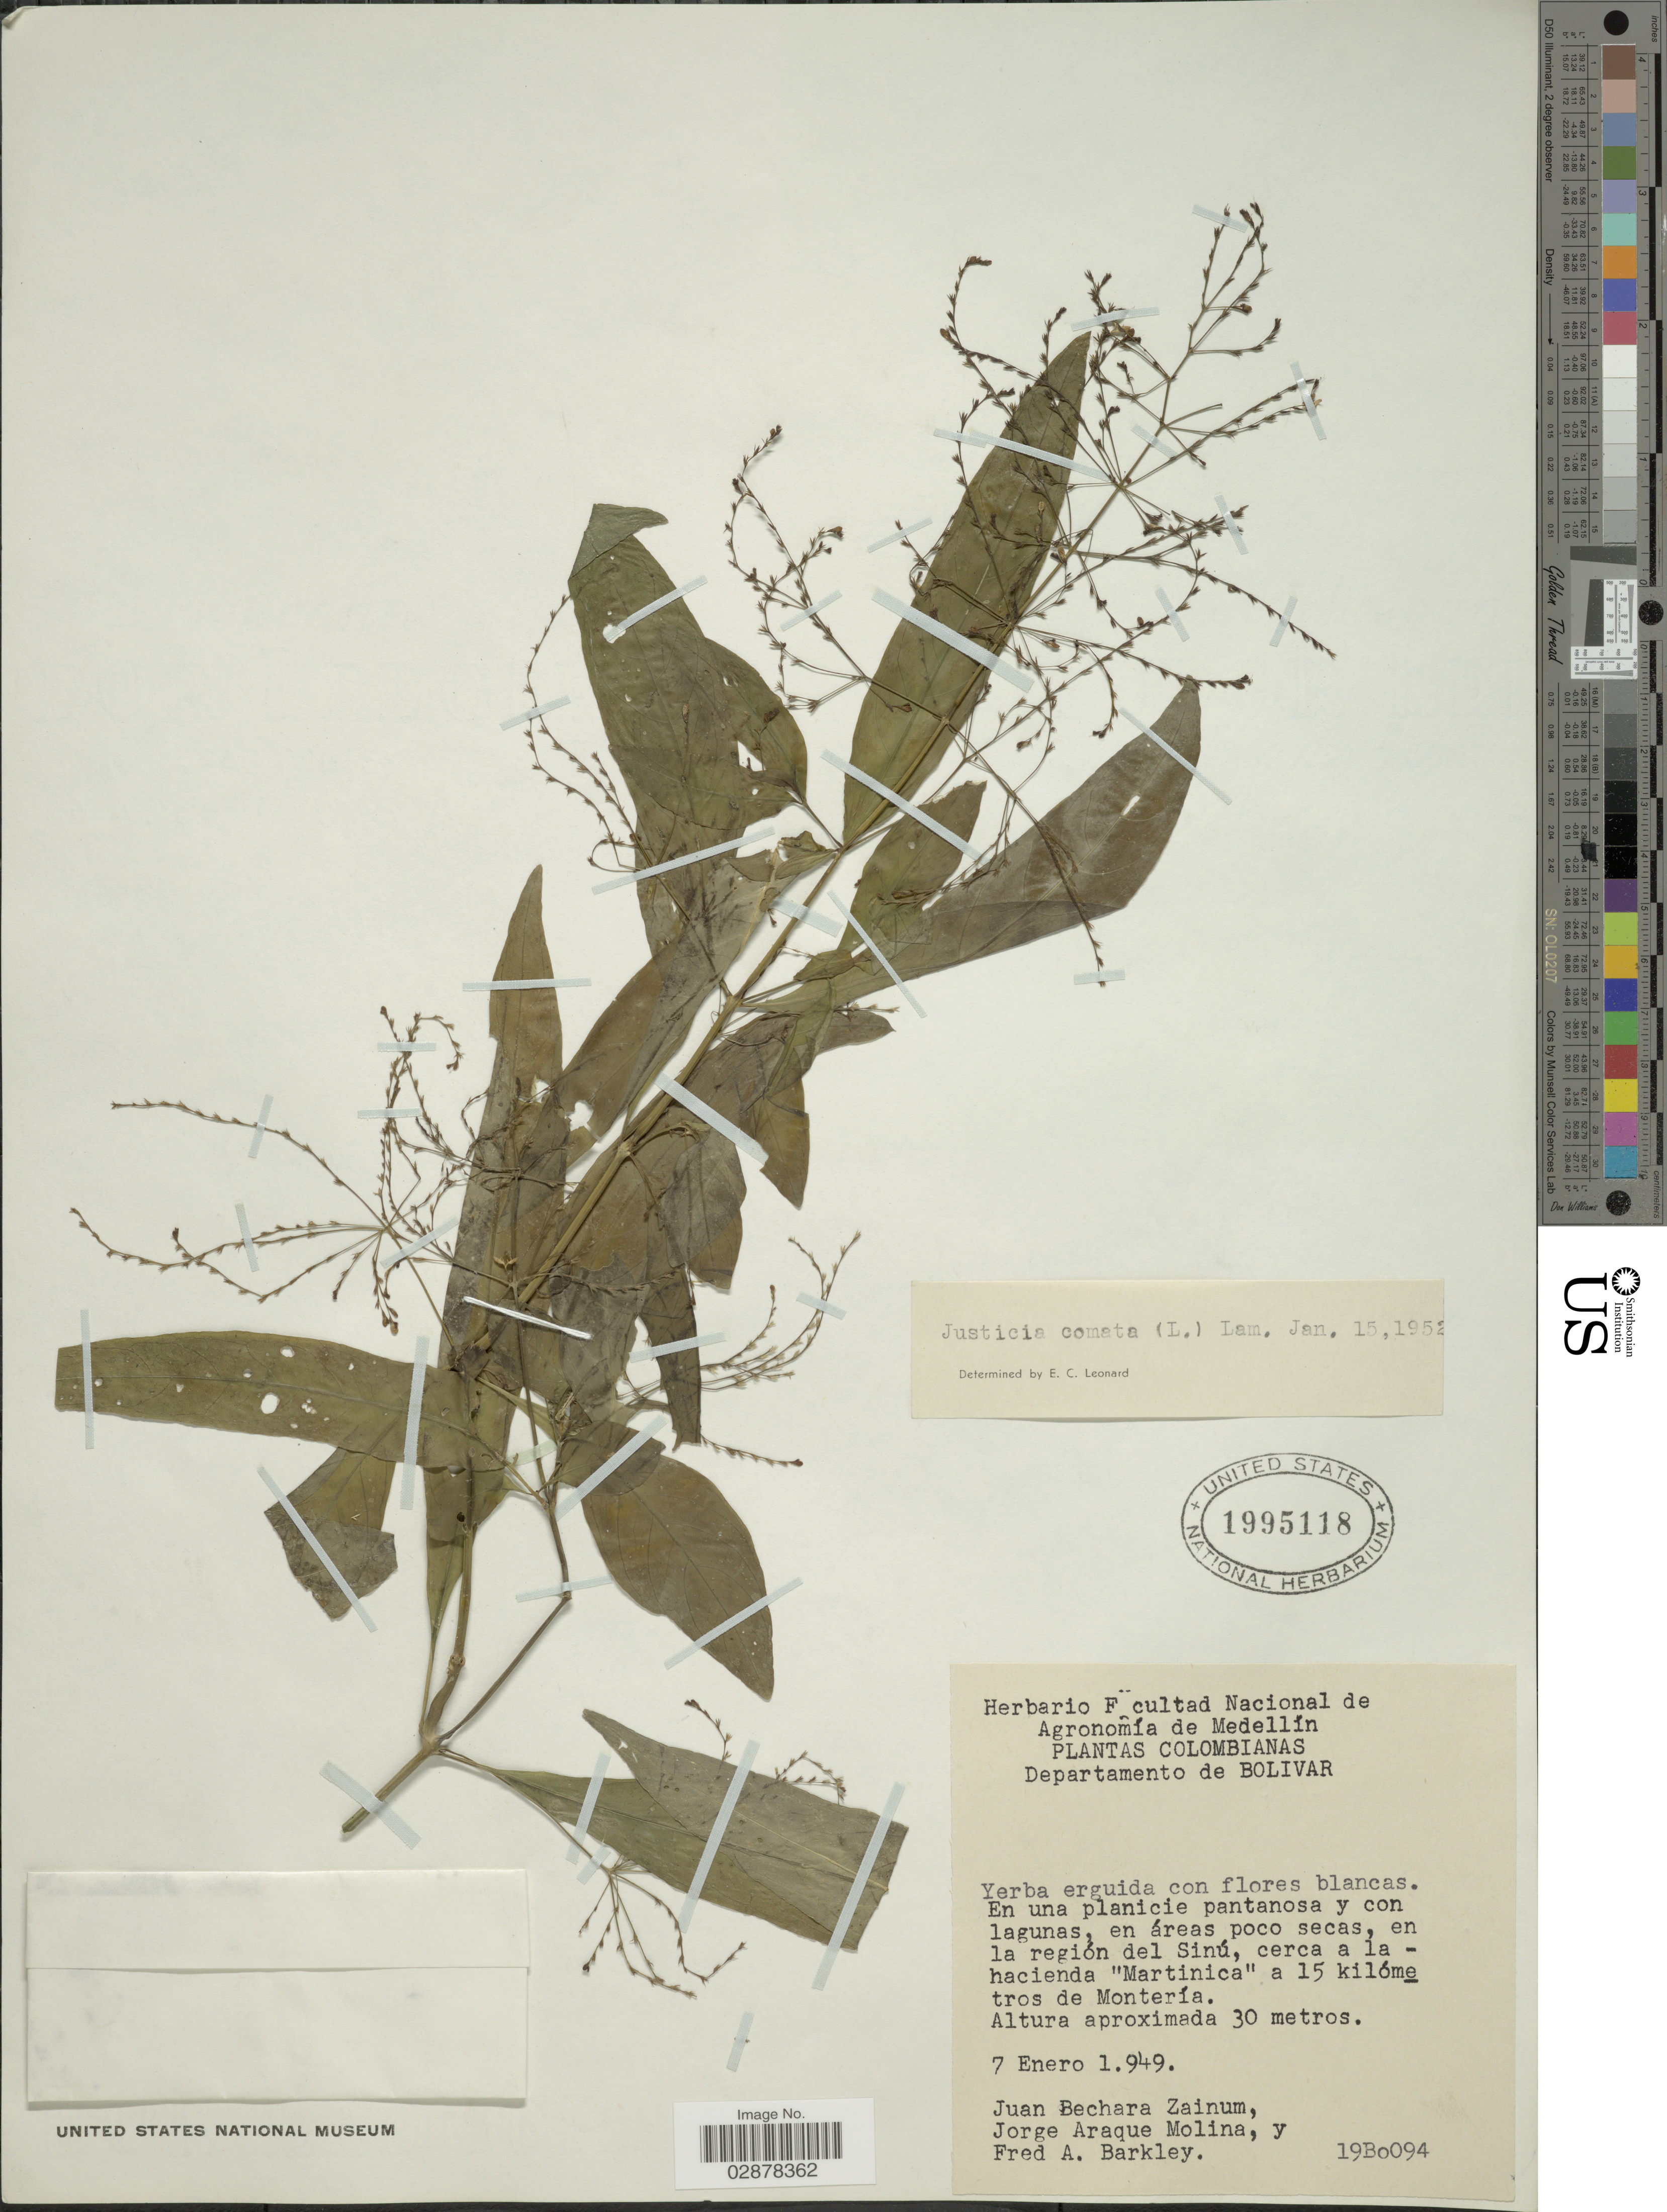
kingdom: Plantae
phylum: Tracheophyta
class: Magnoliopsida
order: Lamiales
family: Acanthaceae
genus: Justicia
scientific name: Justicia comata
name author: (L.) Lam.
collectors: J. Zainúm, J. Araque Molina & F. A. Barkley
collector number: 19Bo094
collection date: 1949-01-07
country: Colombia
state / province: Bolívar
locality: Departamento de Bolivar. En la región del Sinú, cerca a la hacienda "Marinica"a 15 kilómetros de Montería.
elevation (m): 30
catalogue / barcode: US 1995118